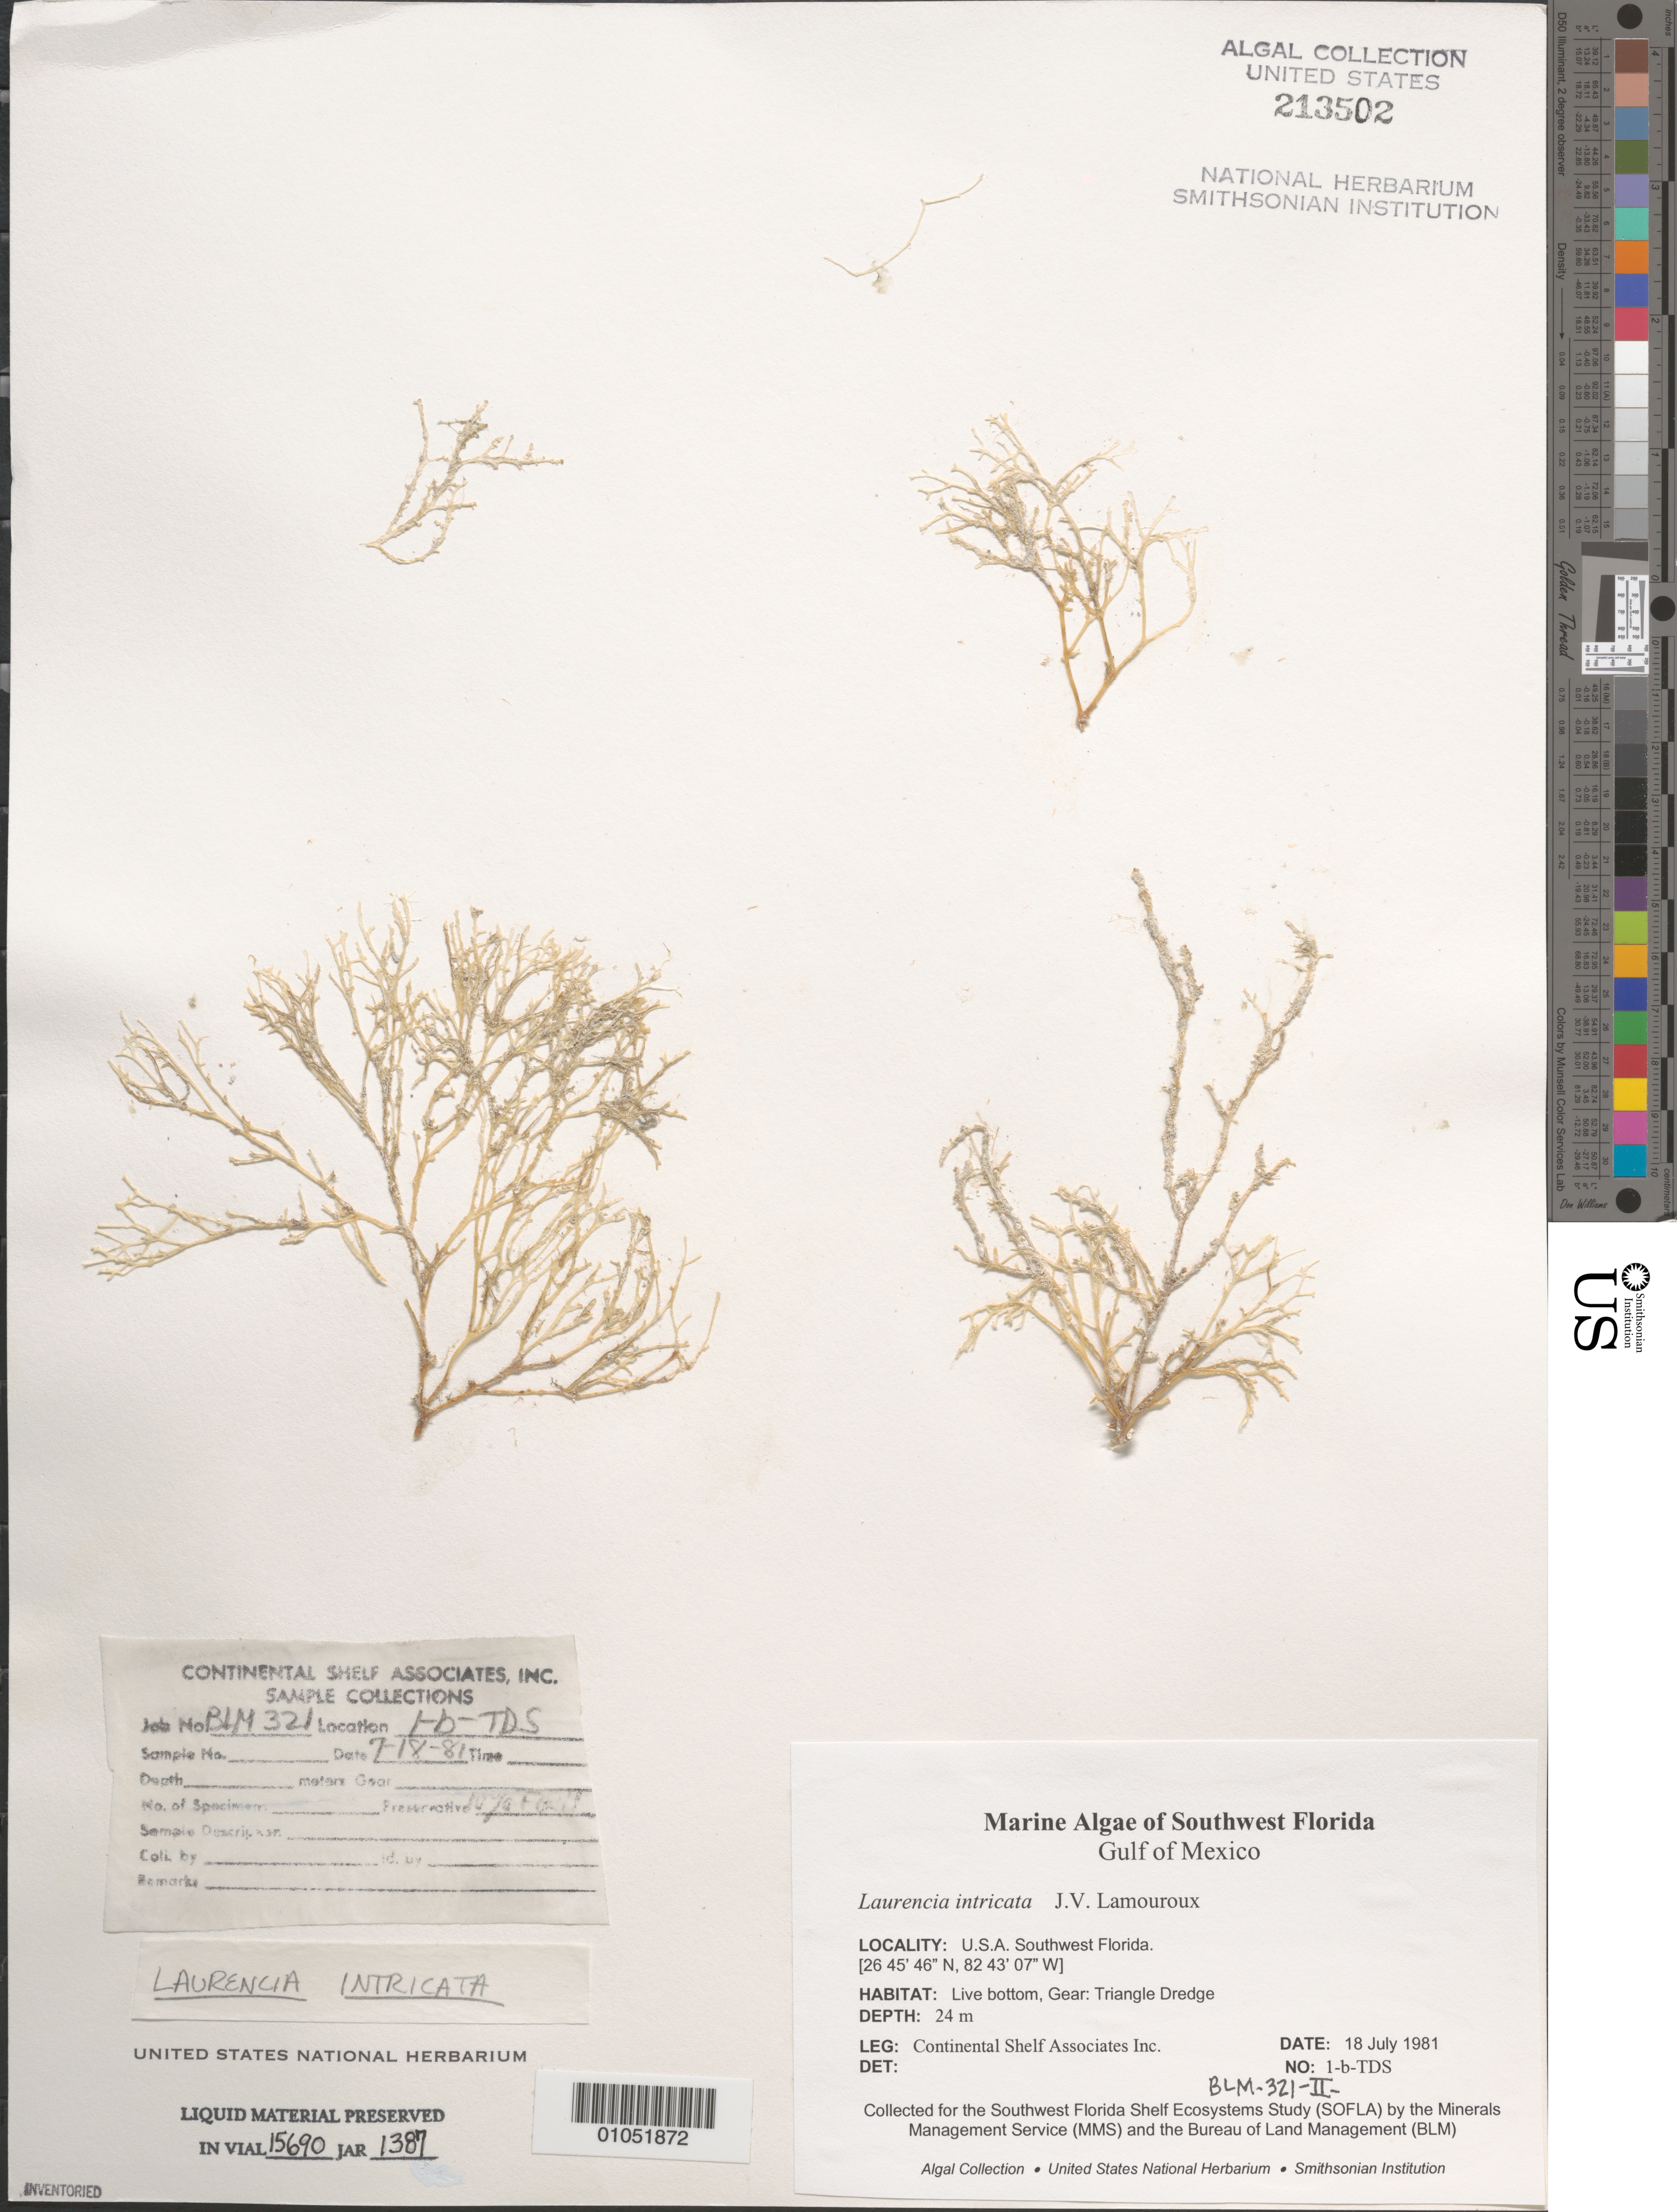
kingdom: Plantae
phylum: Rhodophyta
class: Florideophyceae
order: Ceramiales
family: Rhodomelaceae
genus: Laurencia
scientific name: Laurencia intricata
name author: J.V.Lamouroux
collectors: Continental Shelf Associates for the MMS/BLM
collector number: BLM-321-II-1-B-TDS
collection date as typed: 18 Jul 1981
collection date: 1981-07-18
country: United States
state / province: Florida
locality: Gulf of Mexico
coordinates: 26 45'46"N, 82 43'07"W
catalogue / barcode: US 213502